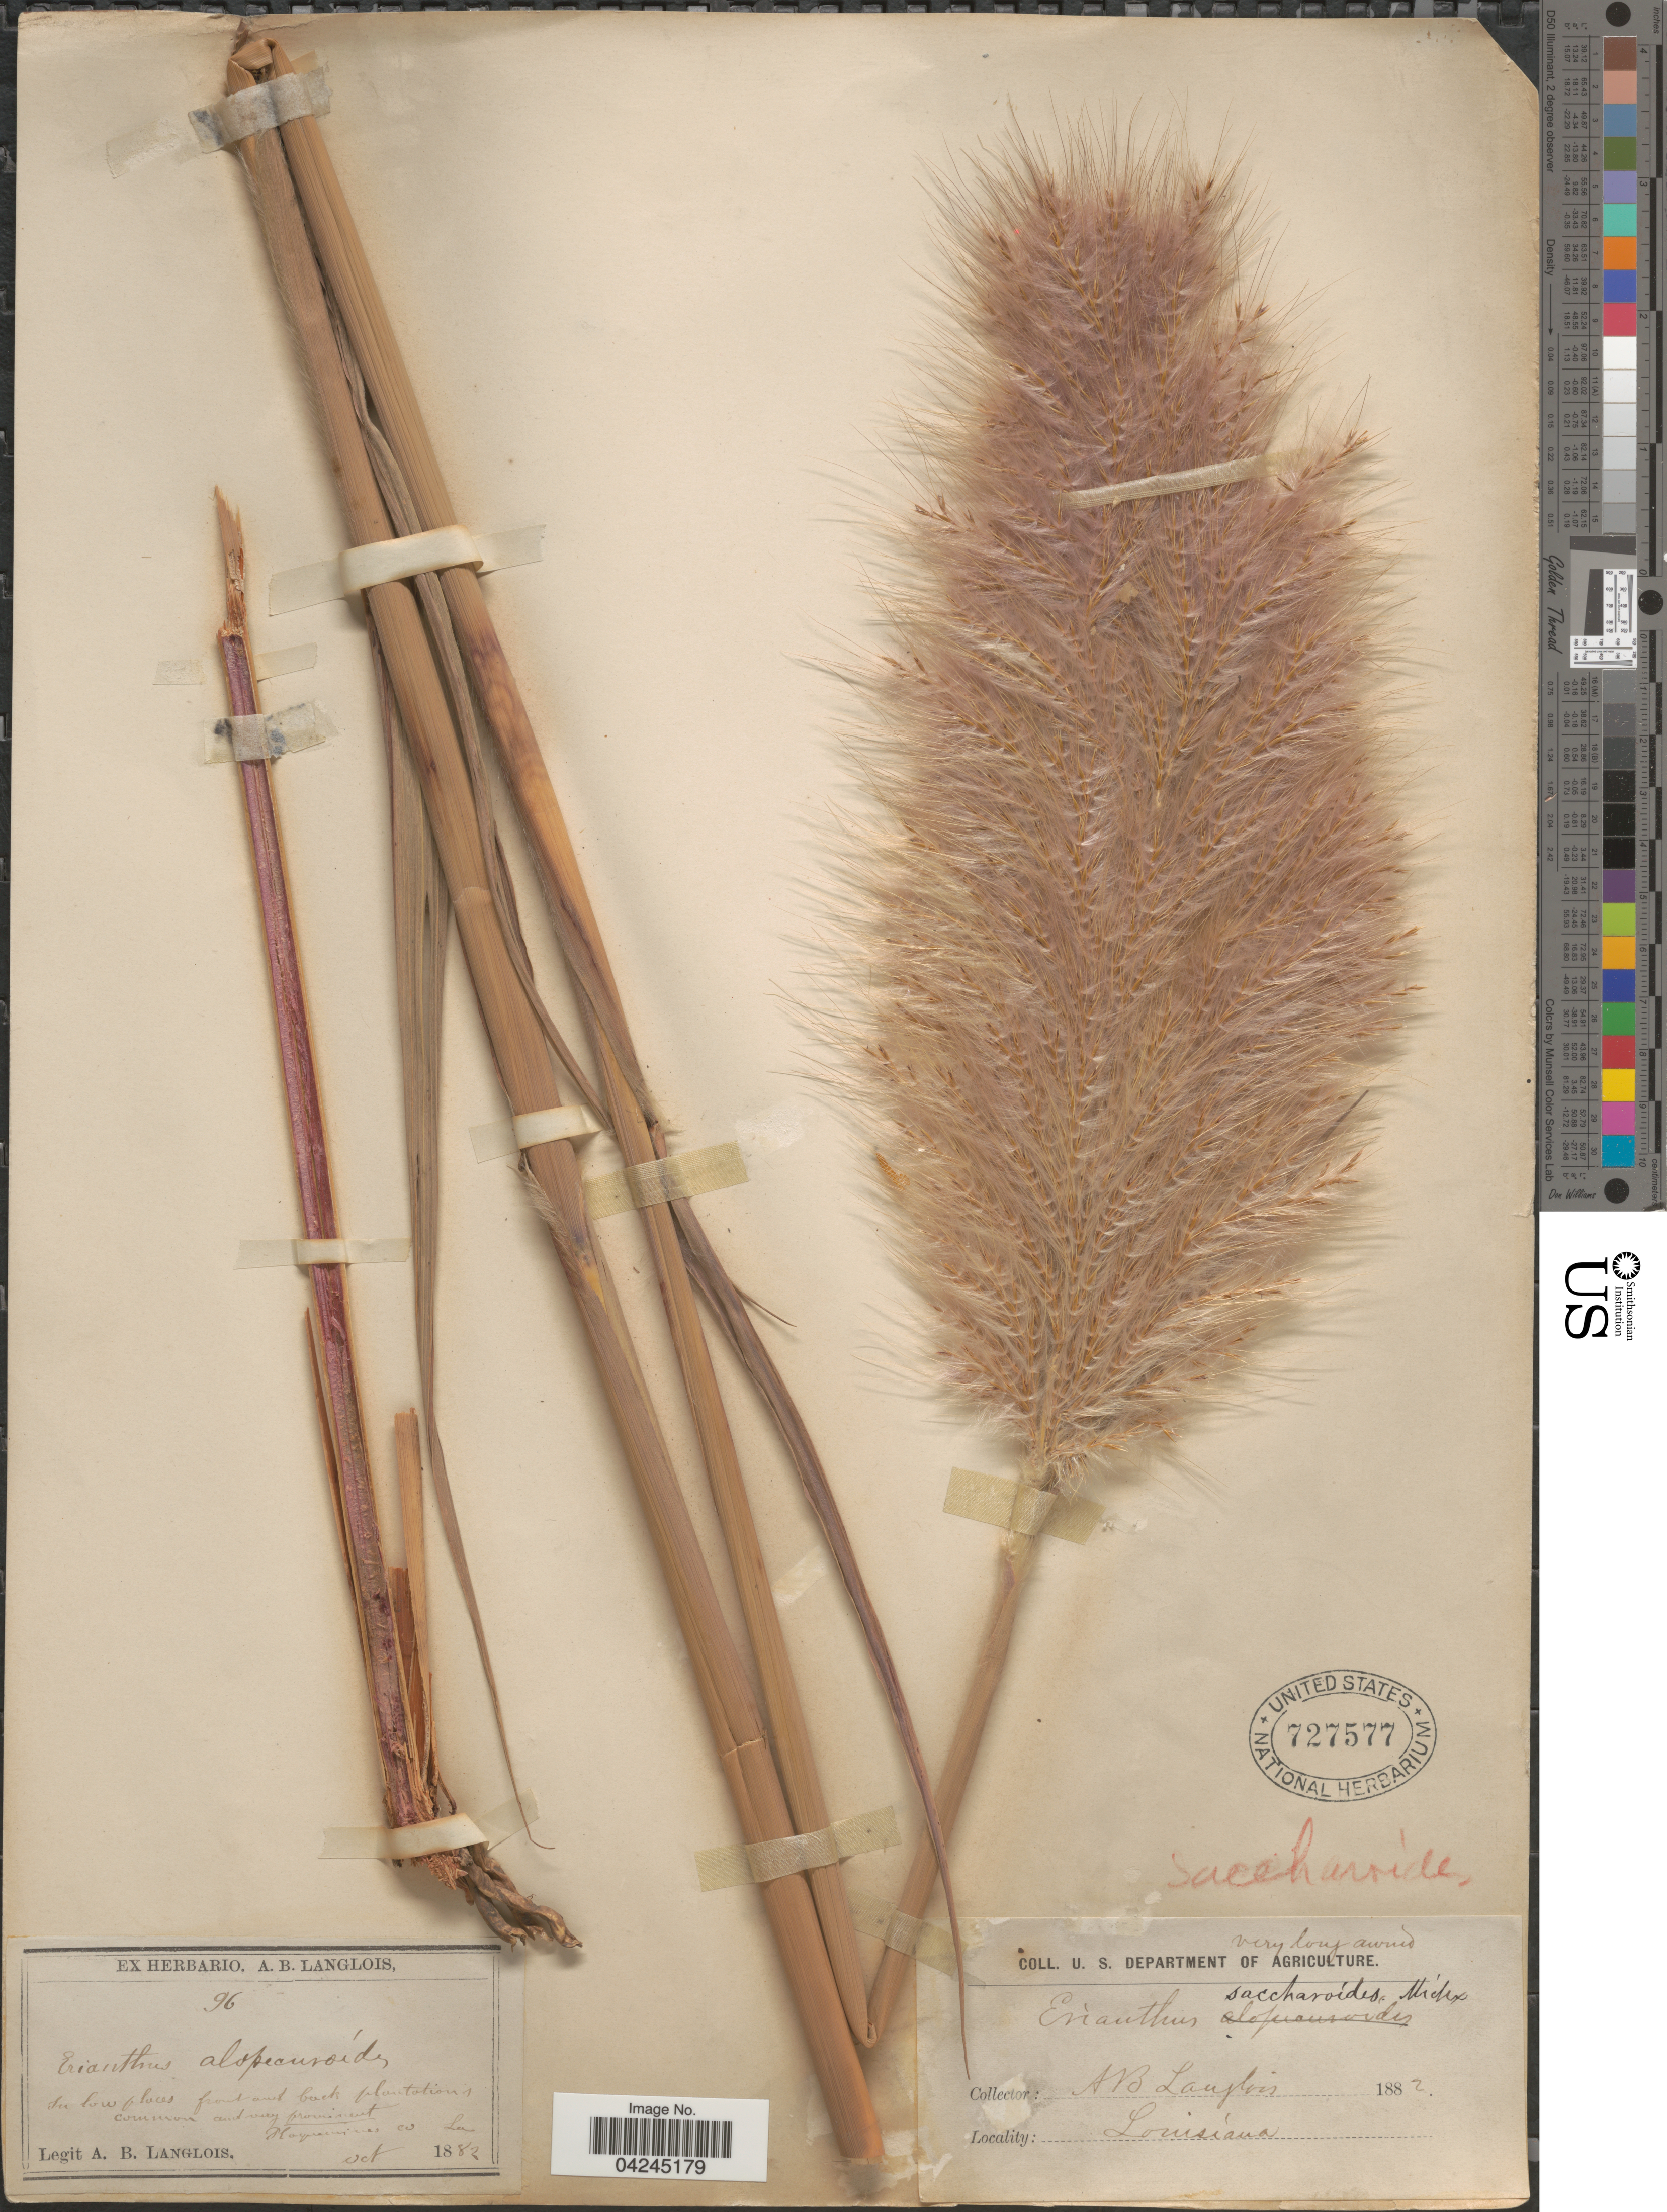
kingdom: Plantae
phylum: Tracheophyta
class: Liliopsida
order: Poales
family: Poaceae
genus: Erianthus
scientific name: Erianthus giganteus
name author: (Walter) P. Beauv.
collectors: A. Langlois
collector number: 96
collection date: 1882-10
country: United States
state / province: Louisiana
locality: In low places front and back plantations common and very prominent. Plaquemines Co.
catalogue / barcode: US 727577